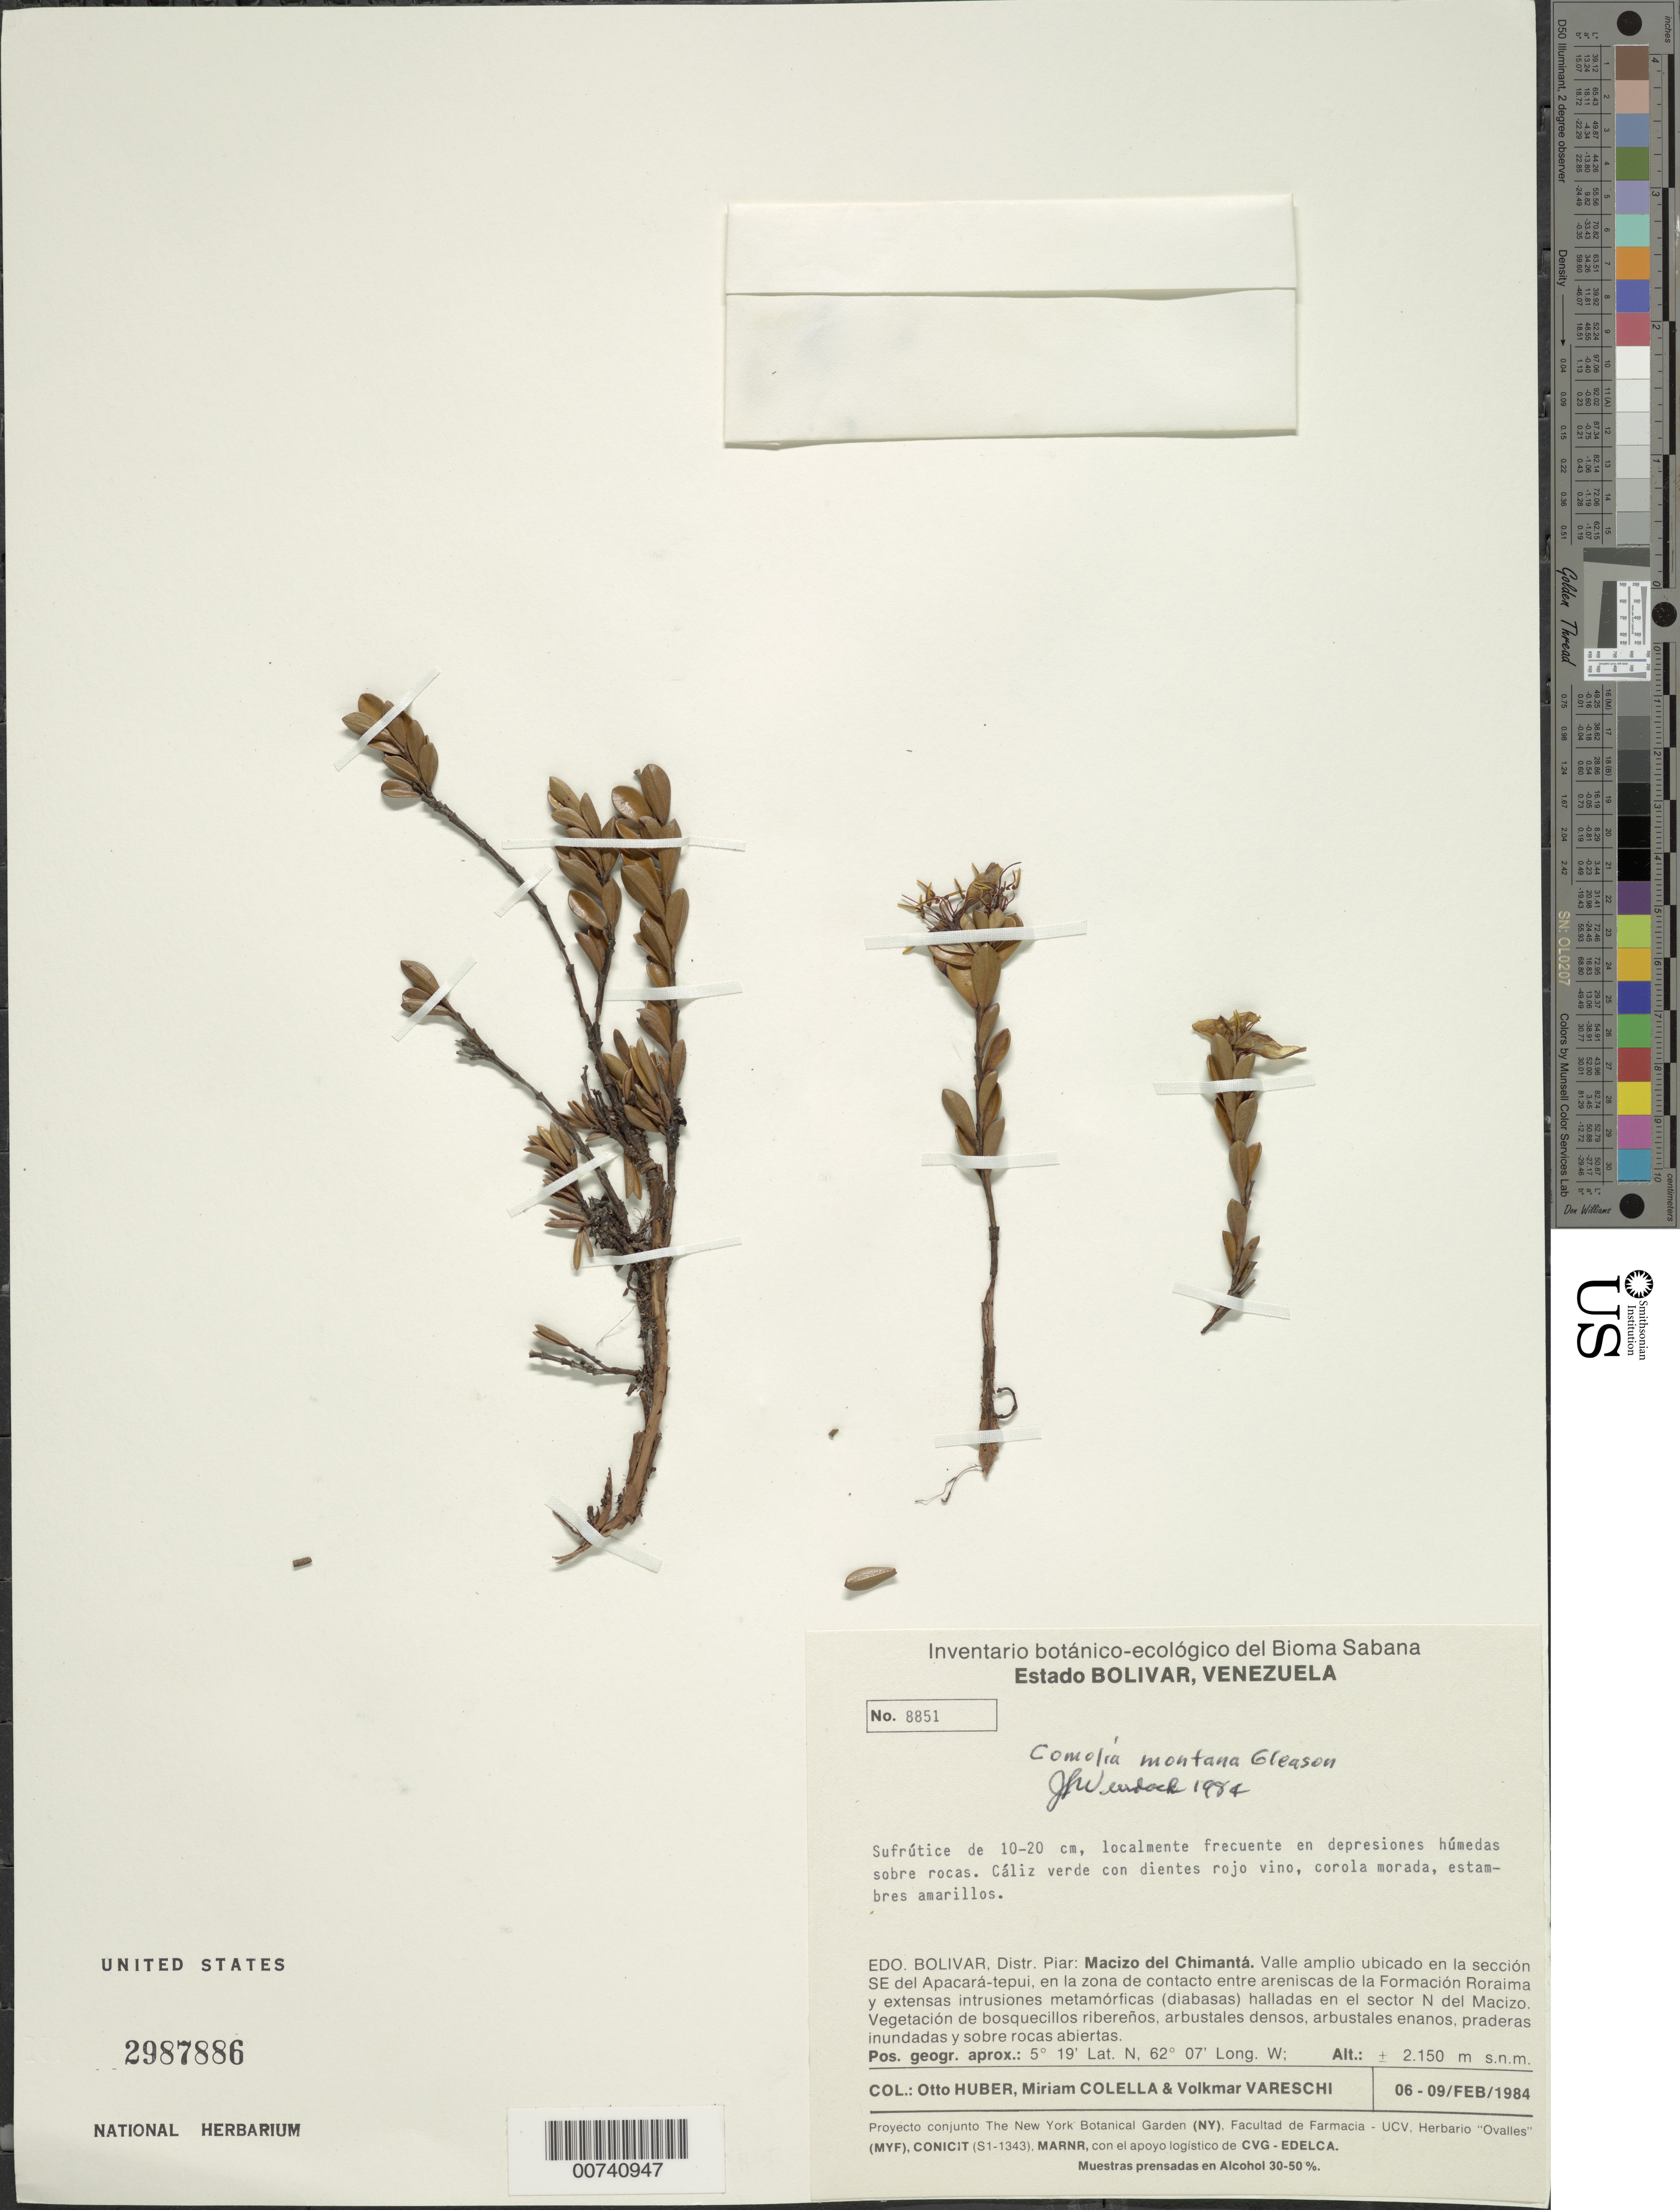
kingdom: Plantae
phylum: Tracheophyta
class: Magnoliopsida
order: Myrtales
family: Melastomataceae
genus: Comoliopsis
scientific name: Comoliopsis montana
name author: (Gleason) M.J. Rocha & P.J.F. Guim.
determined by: Nunes da Silva, Diego, (RB), Jardim Botanico do Rio de Janeiro - Herbario (BRAZIL)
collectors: O. Huber, M. Colella & V. Vareschi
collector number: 8851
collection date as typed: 6-Feb-85 to 8-Feb-85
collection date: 1985-02-06/1985-02-08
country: Venezuela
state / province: Bolívar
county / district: Piar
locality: Macizo del Chimantá, sector SE del Apacará-tepuí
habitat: En depresioines húmedas sobre rocas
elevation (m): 2150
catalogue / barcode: US 2987886